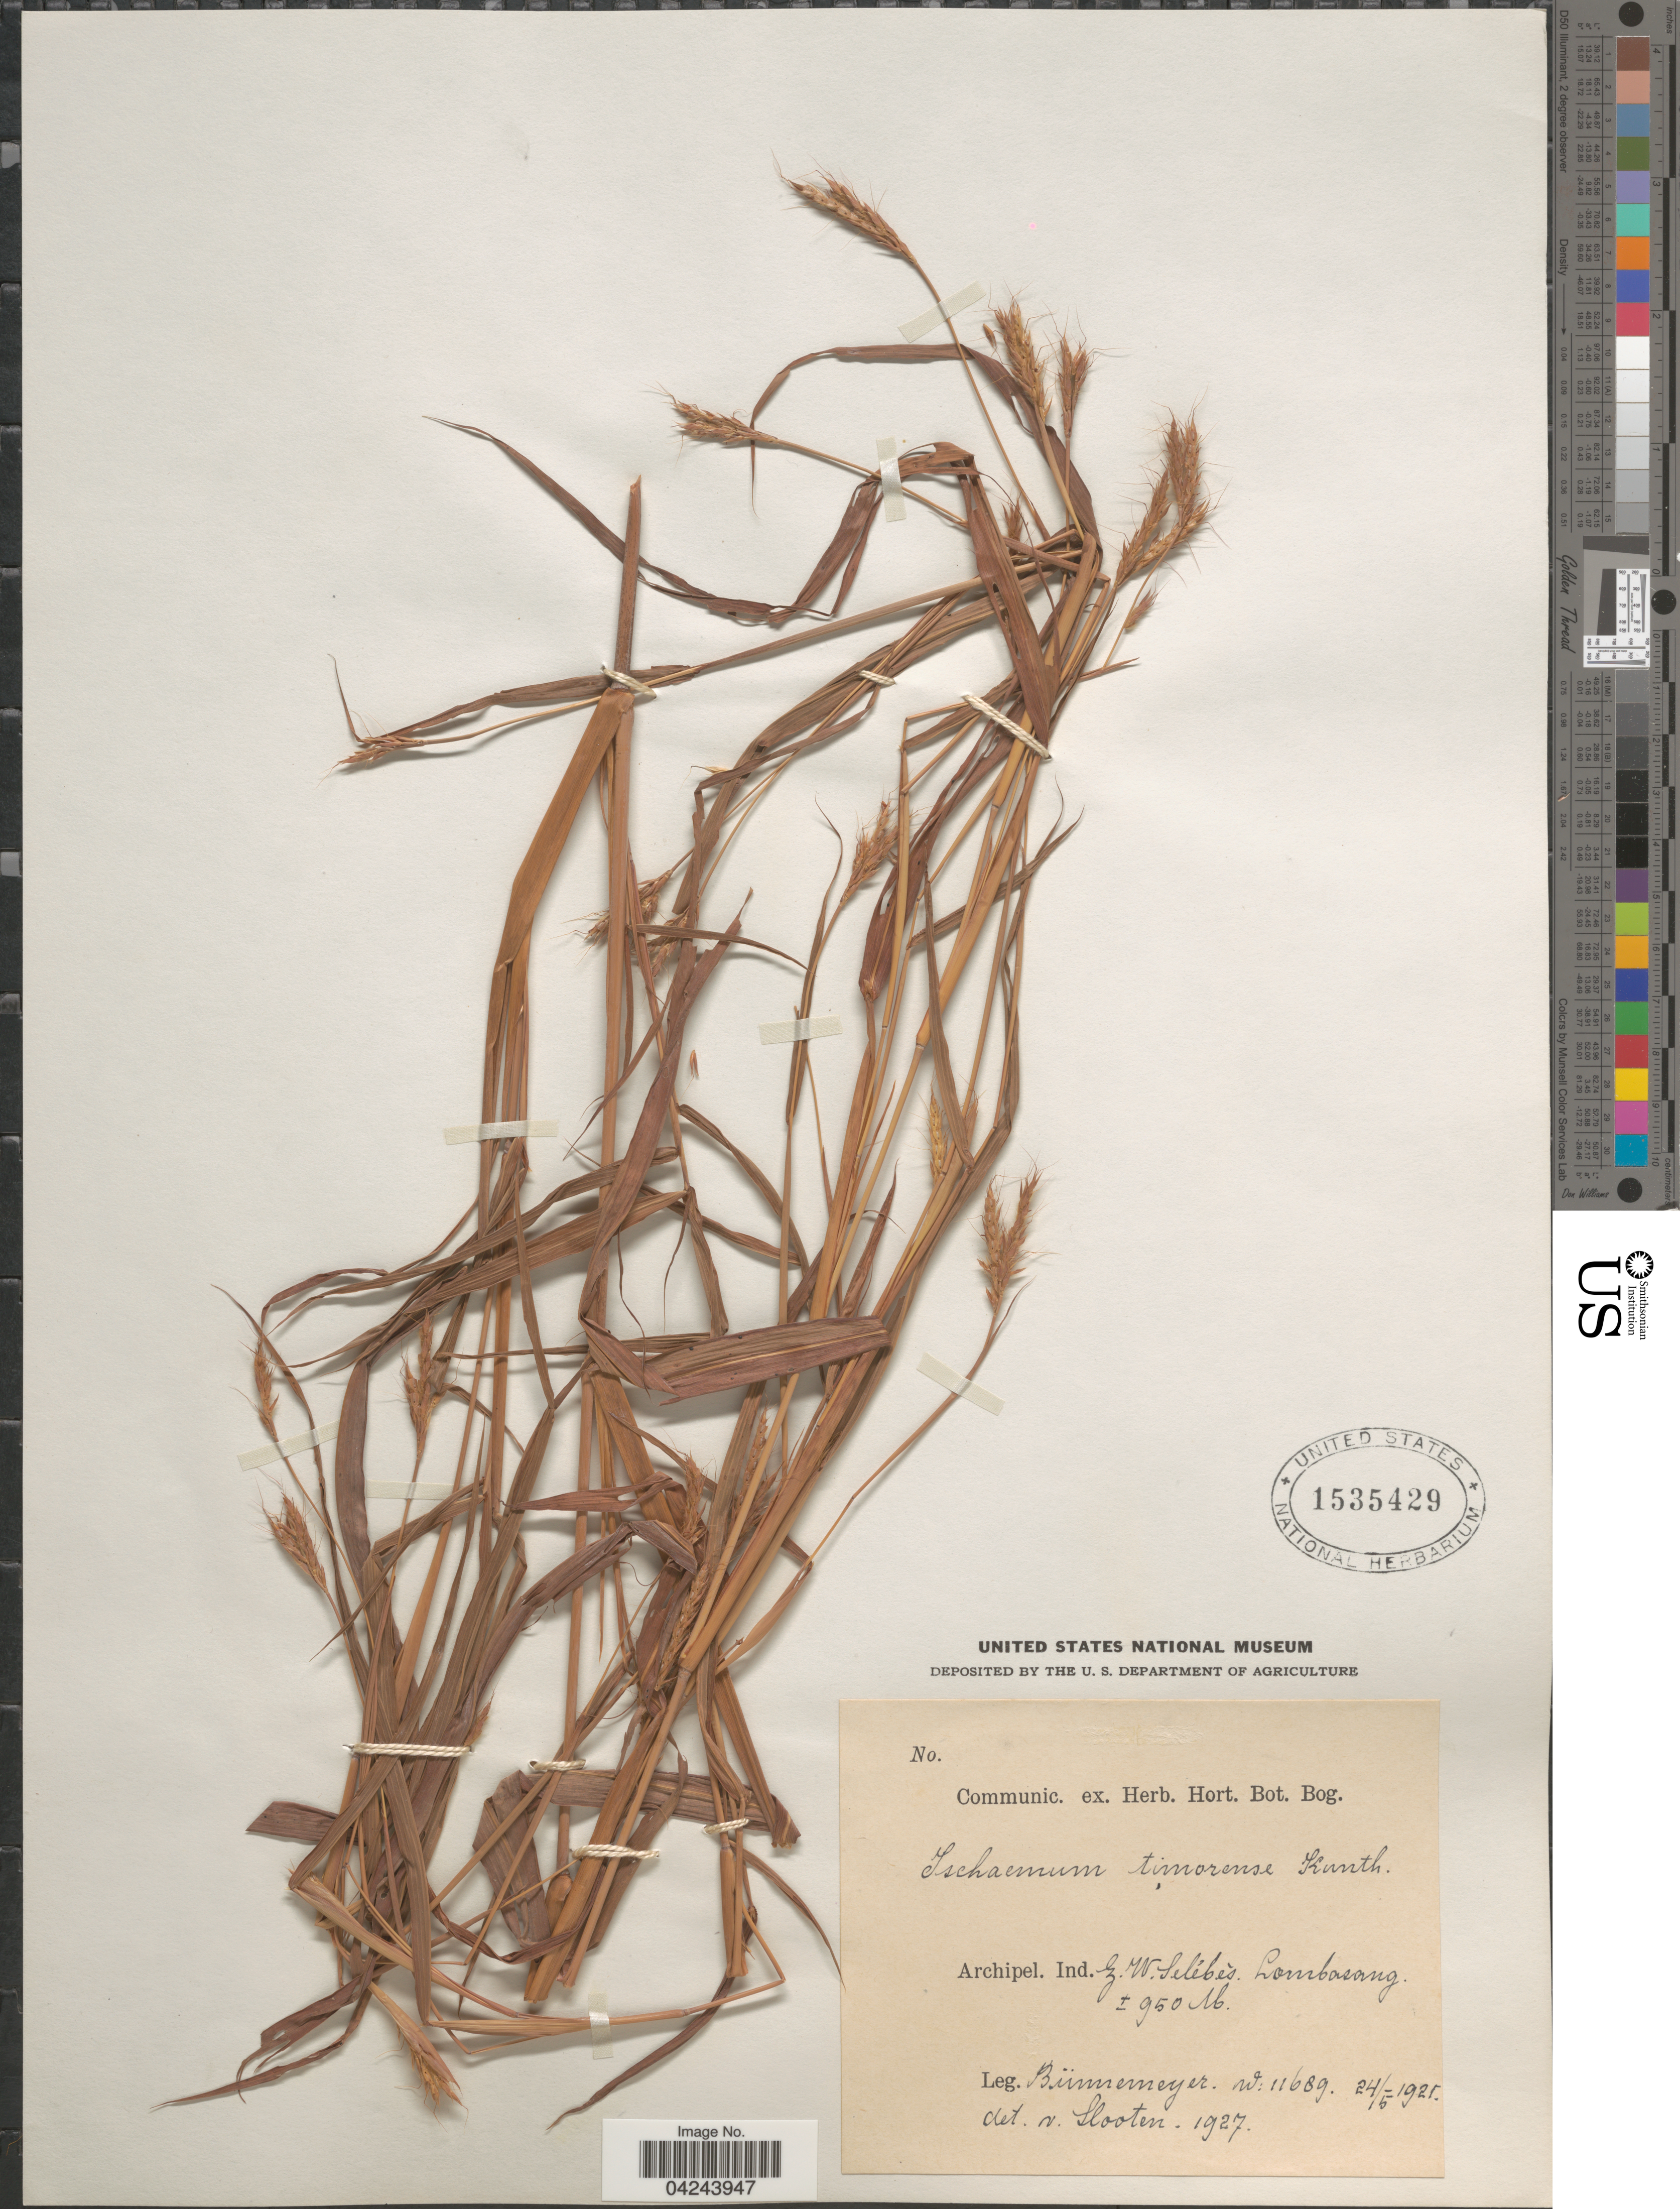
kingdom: Plantae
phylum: Tracheophyta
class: Liliopsida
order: Poales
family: Poaceae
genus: Ischaemum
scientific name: Ischaemum timorense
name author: Kunth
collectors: Bunnemeyer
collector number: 11689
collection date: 1921-05-24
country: Indonesia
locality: Archipel. Ind. Z.W. Selébés. Lombasang.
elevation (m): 950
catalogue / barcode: US 1535429